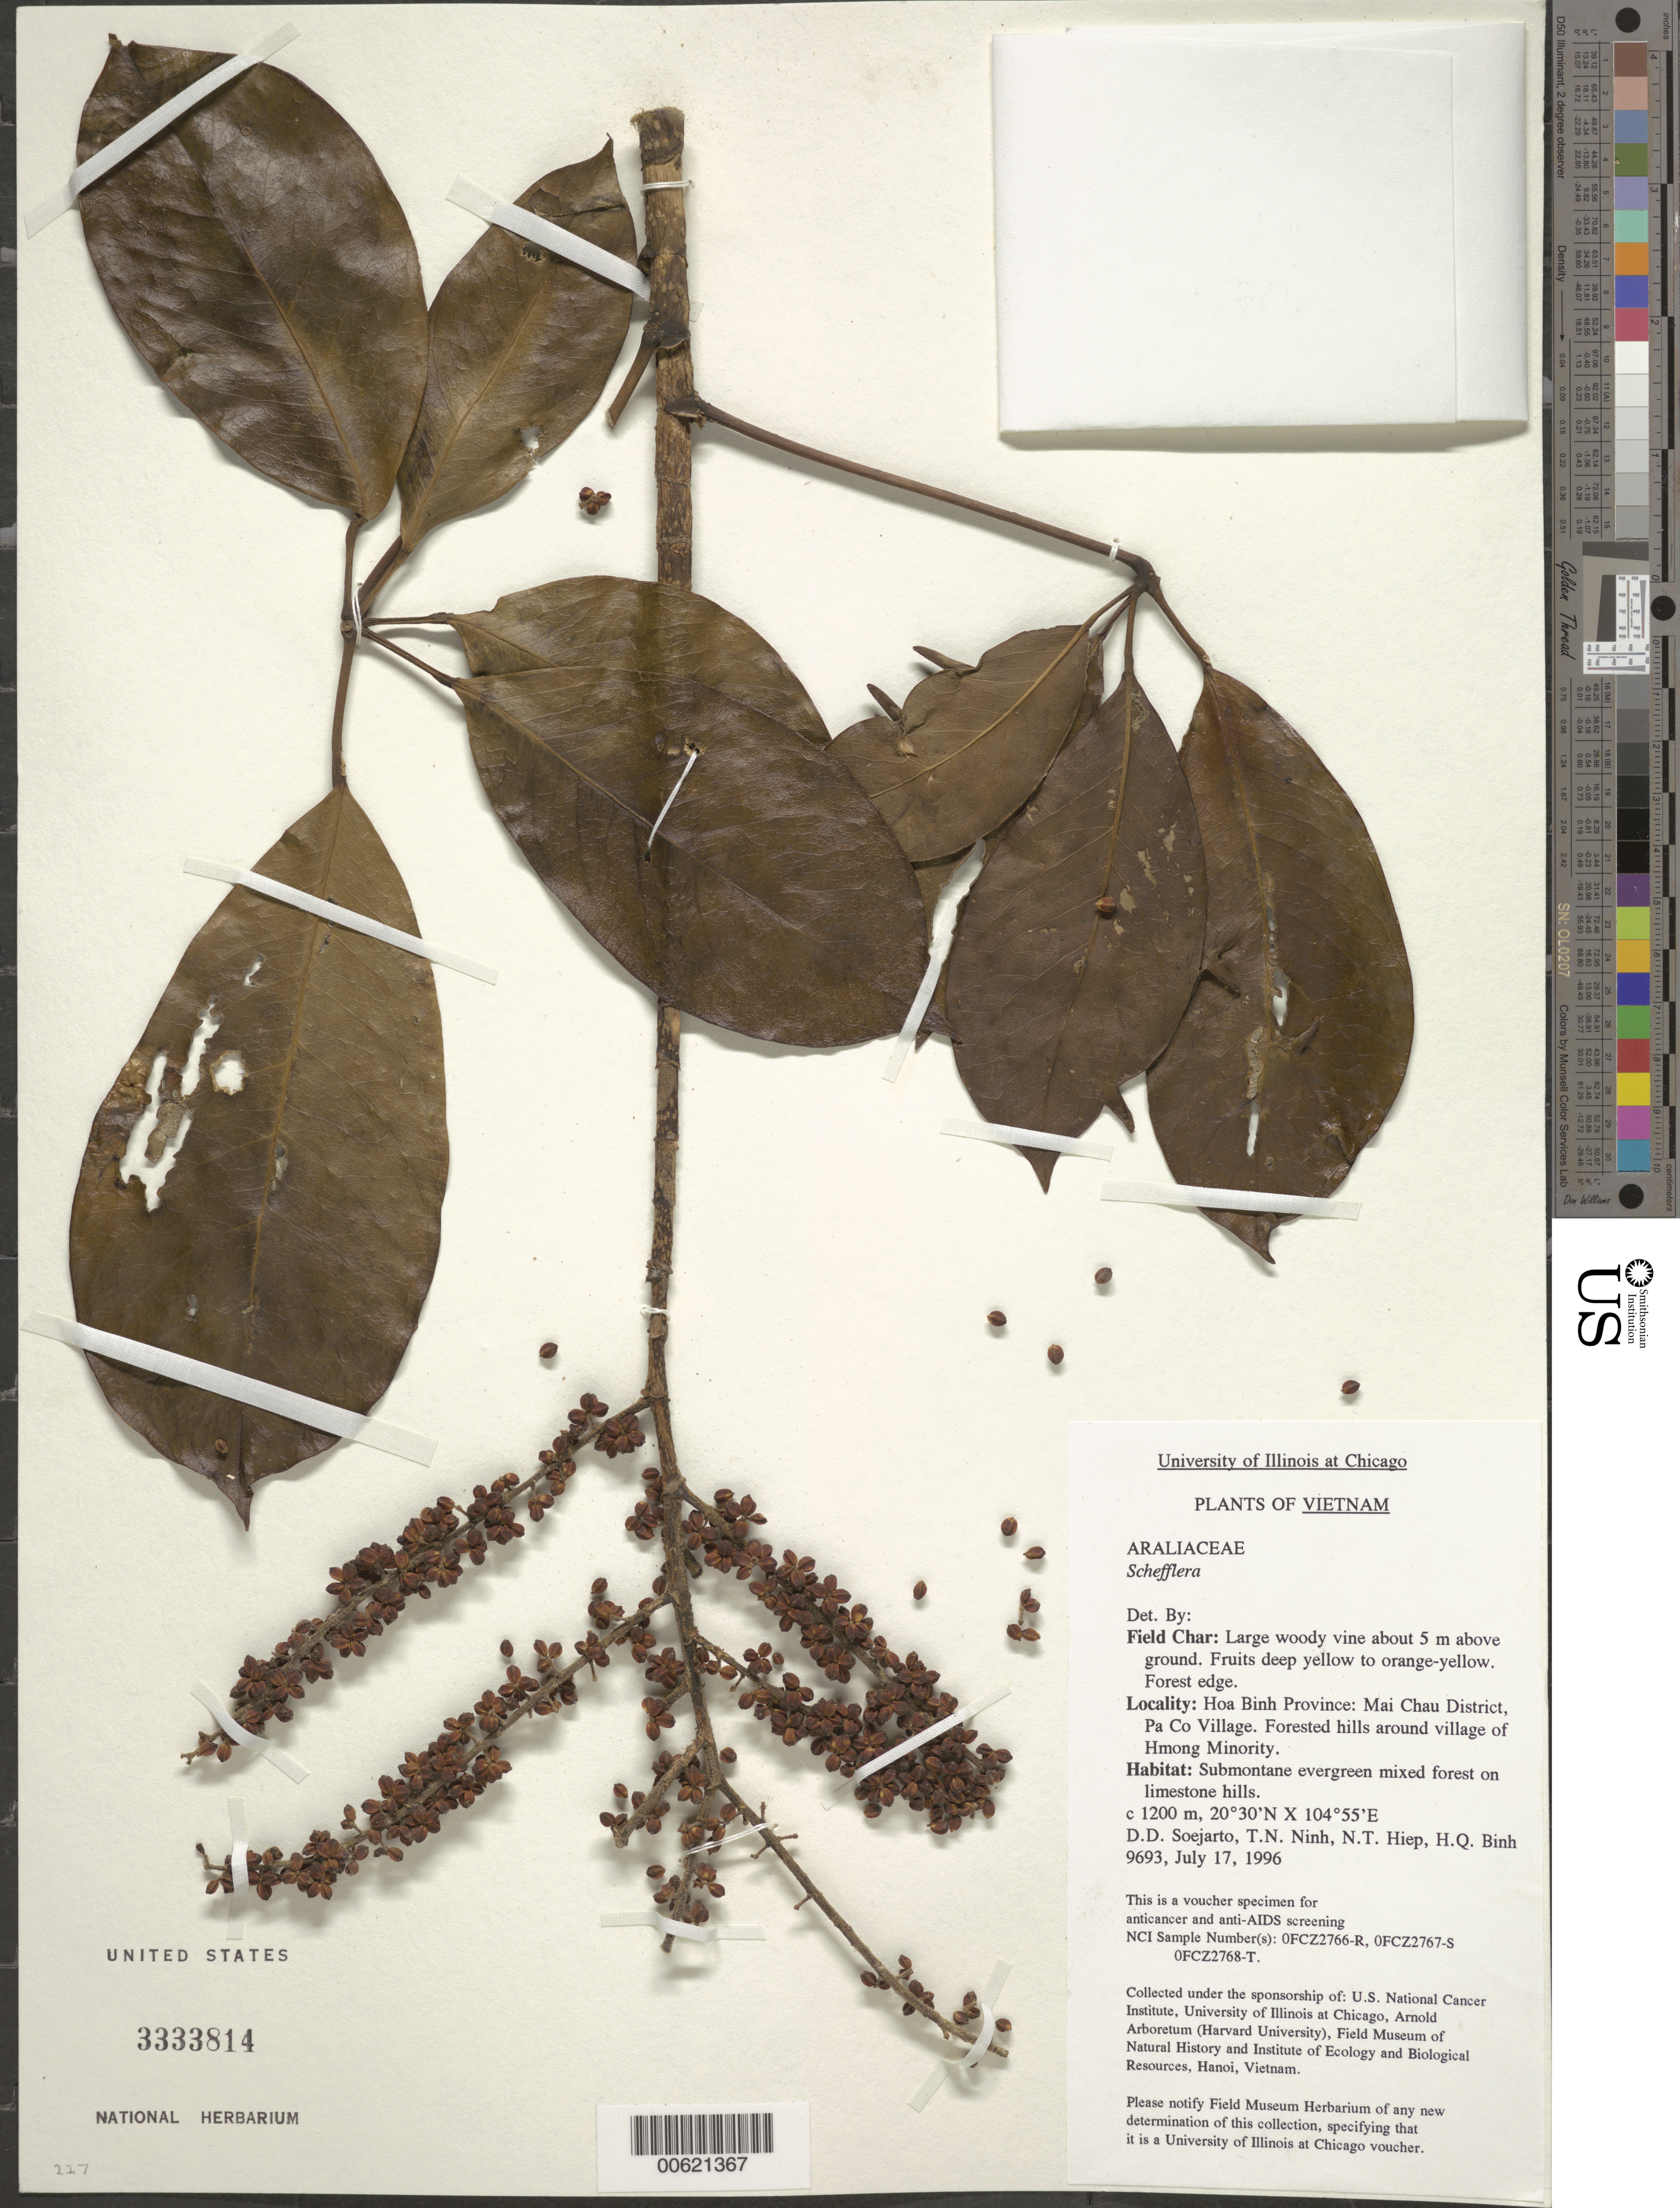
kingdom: Plantae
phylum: Tracheophyta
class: Magnoliopsida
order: Apiales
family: Araliaceae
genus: Schefflera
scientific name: Schefflera sp.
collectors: T. N. Ninh, N. T. Hiep & H. Q. Binh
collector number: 9693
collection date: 1996-07-17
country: Vietnam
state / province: Hoa Binh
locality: Mai Chau District, Pa Co Village, Forested hills around village of Hmong Minority.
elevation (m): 1200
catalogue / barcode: US 3333814